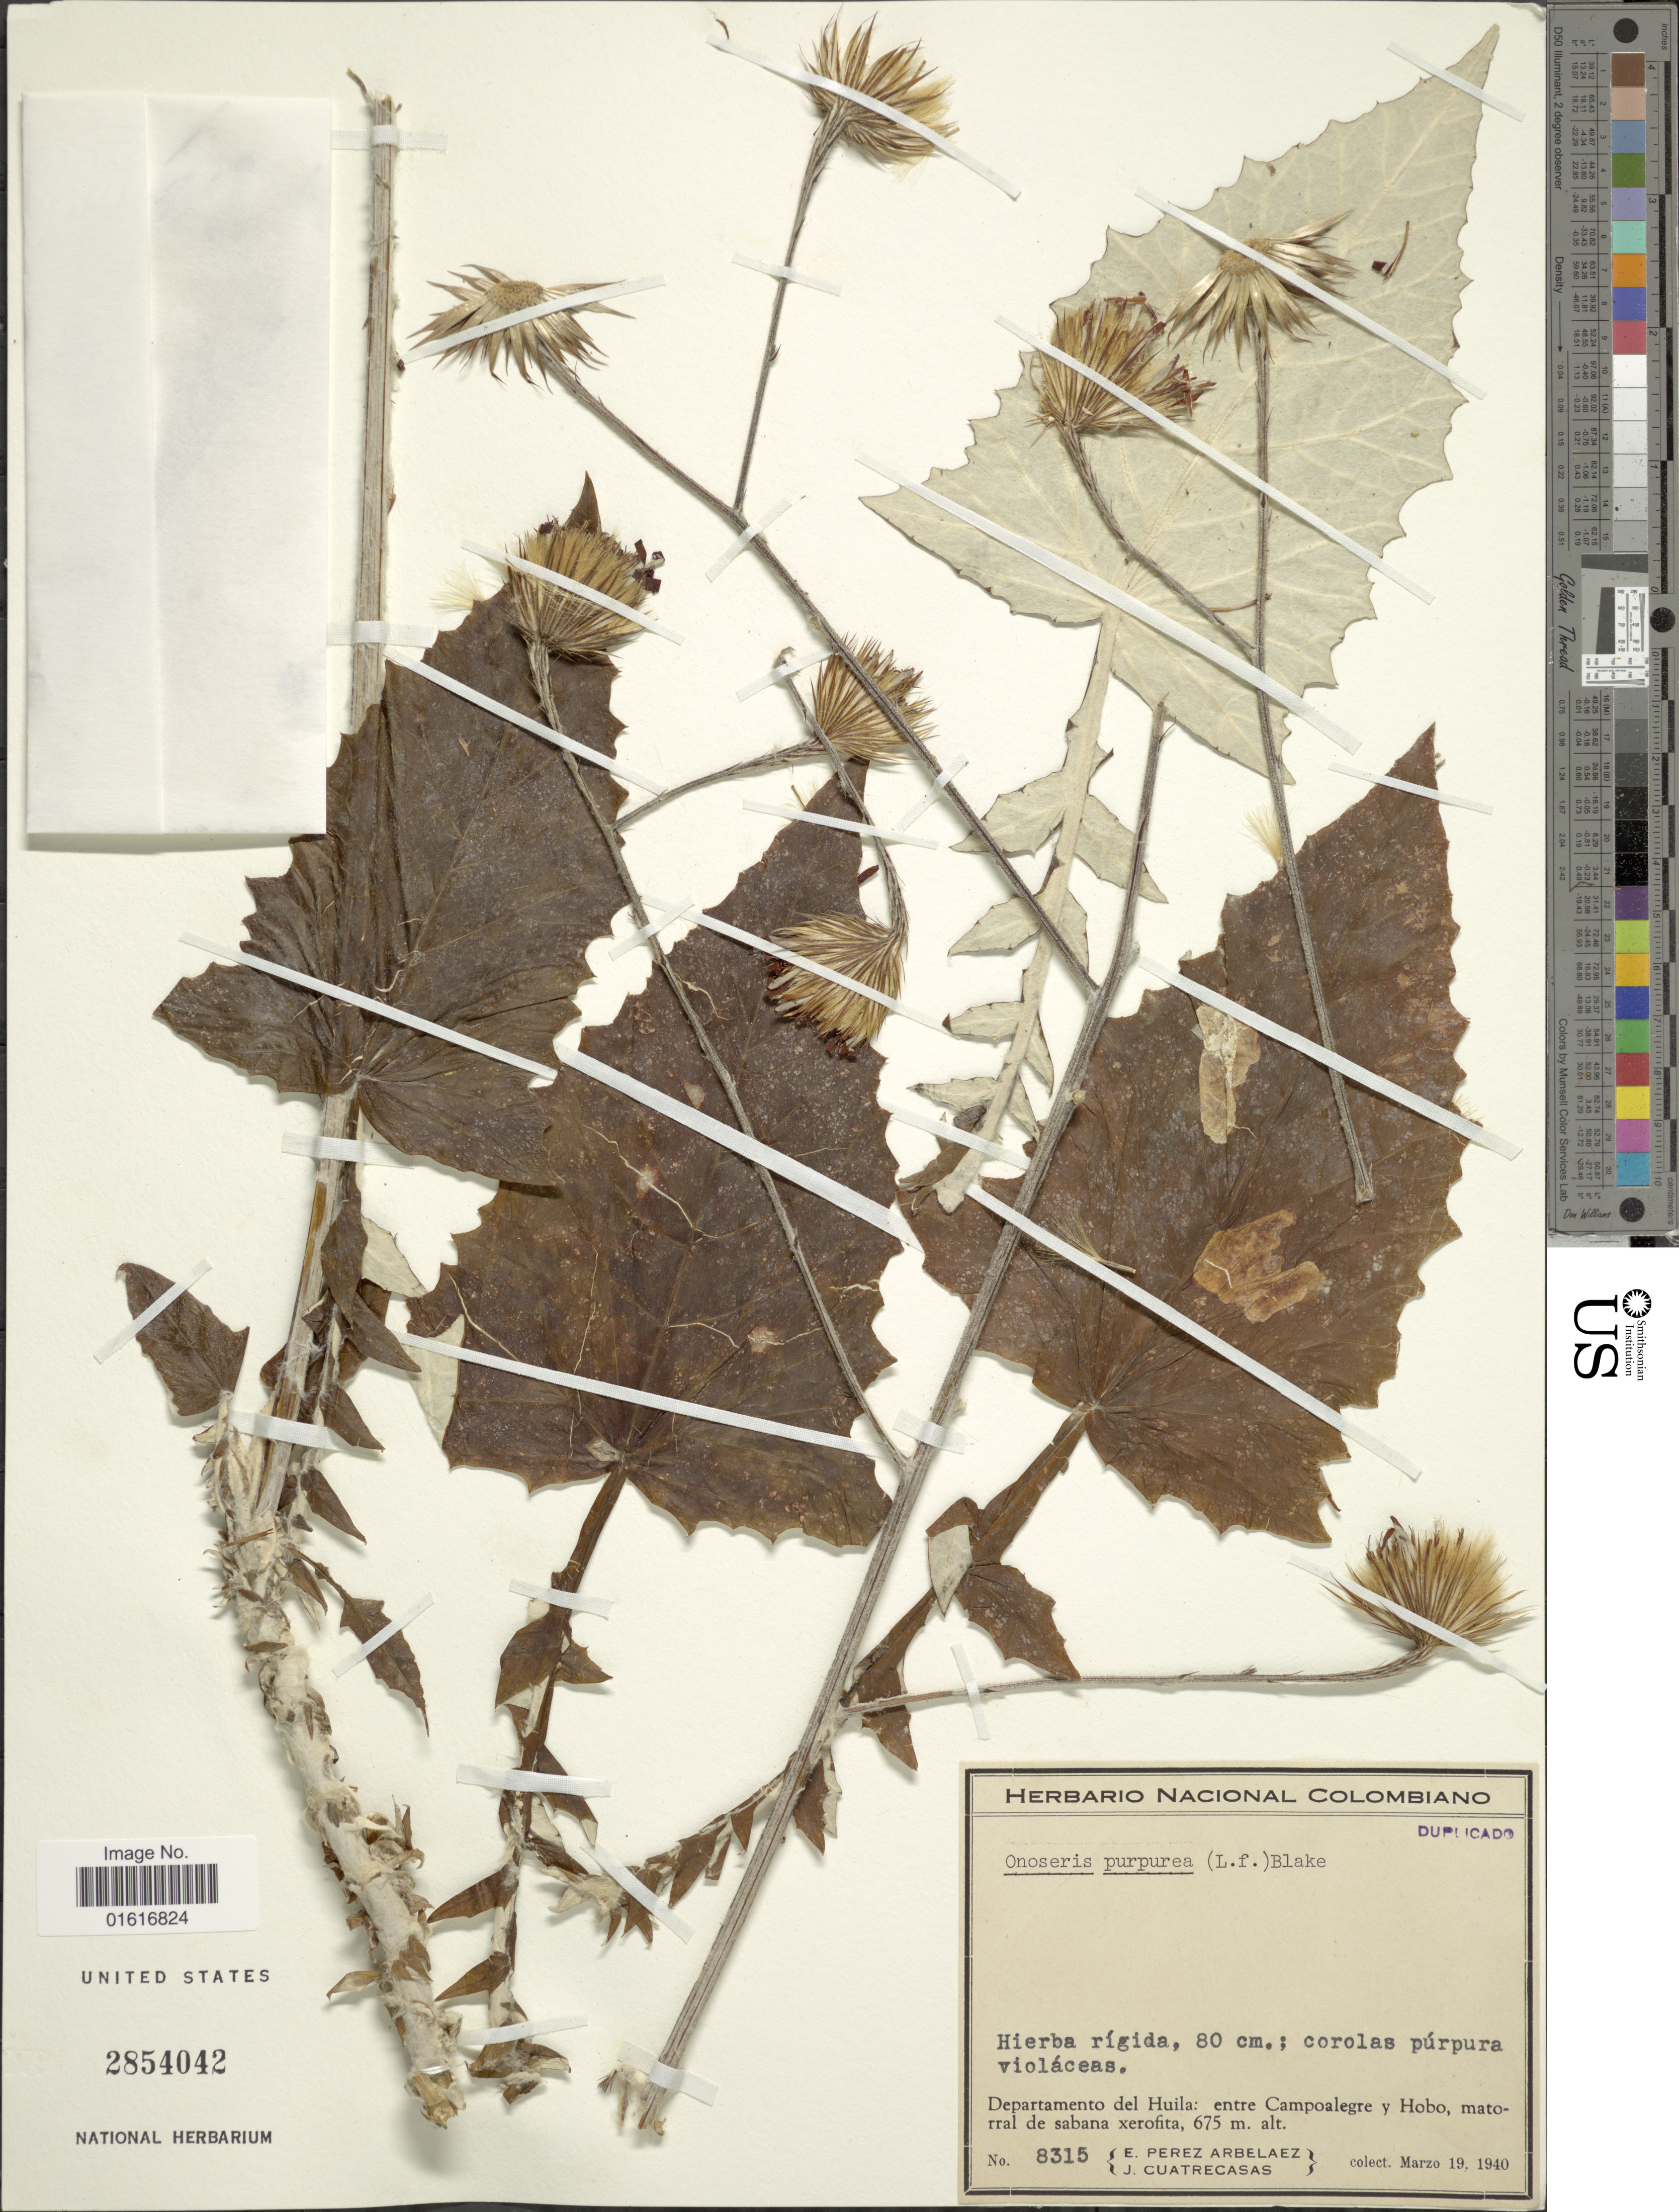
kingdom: Plantae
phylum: Tracheophyta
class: Magnoliopsida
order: Asterales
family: Asteraceae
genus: Onoseris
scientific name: Onoseris purpurea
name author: (L. f.) S.F. Blake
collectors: E. Pérez Arbeláez & J. Cuatrecasas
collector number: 8315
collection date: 1940-03-19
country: Colombia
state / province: Huila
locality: Entre Campoalegre y Hobo, matorral de sabana xerofita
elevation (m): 675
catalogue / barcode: US 2854042